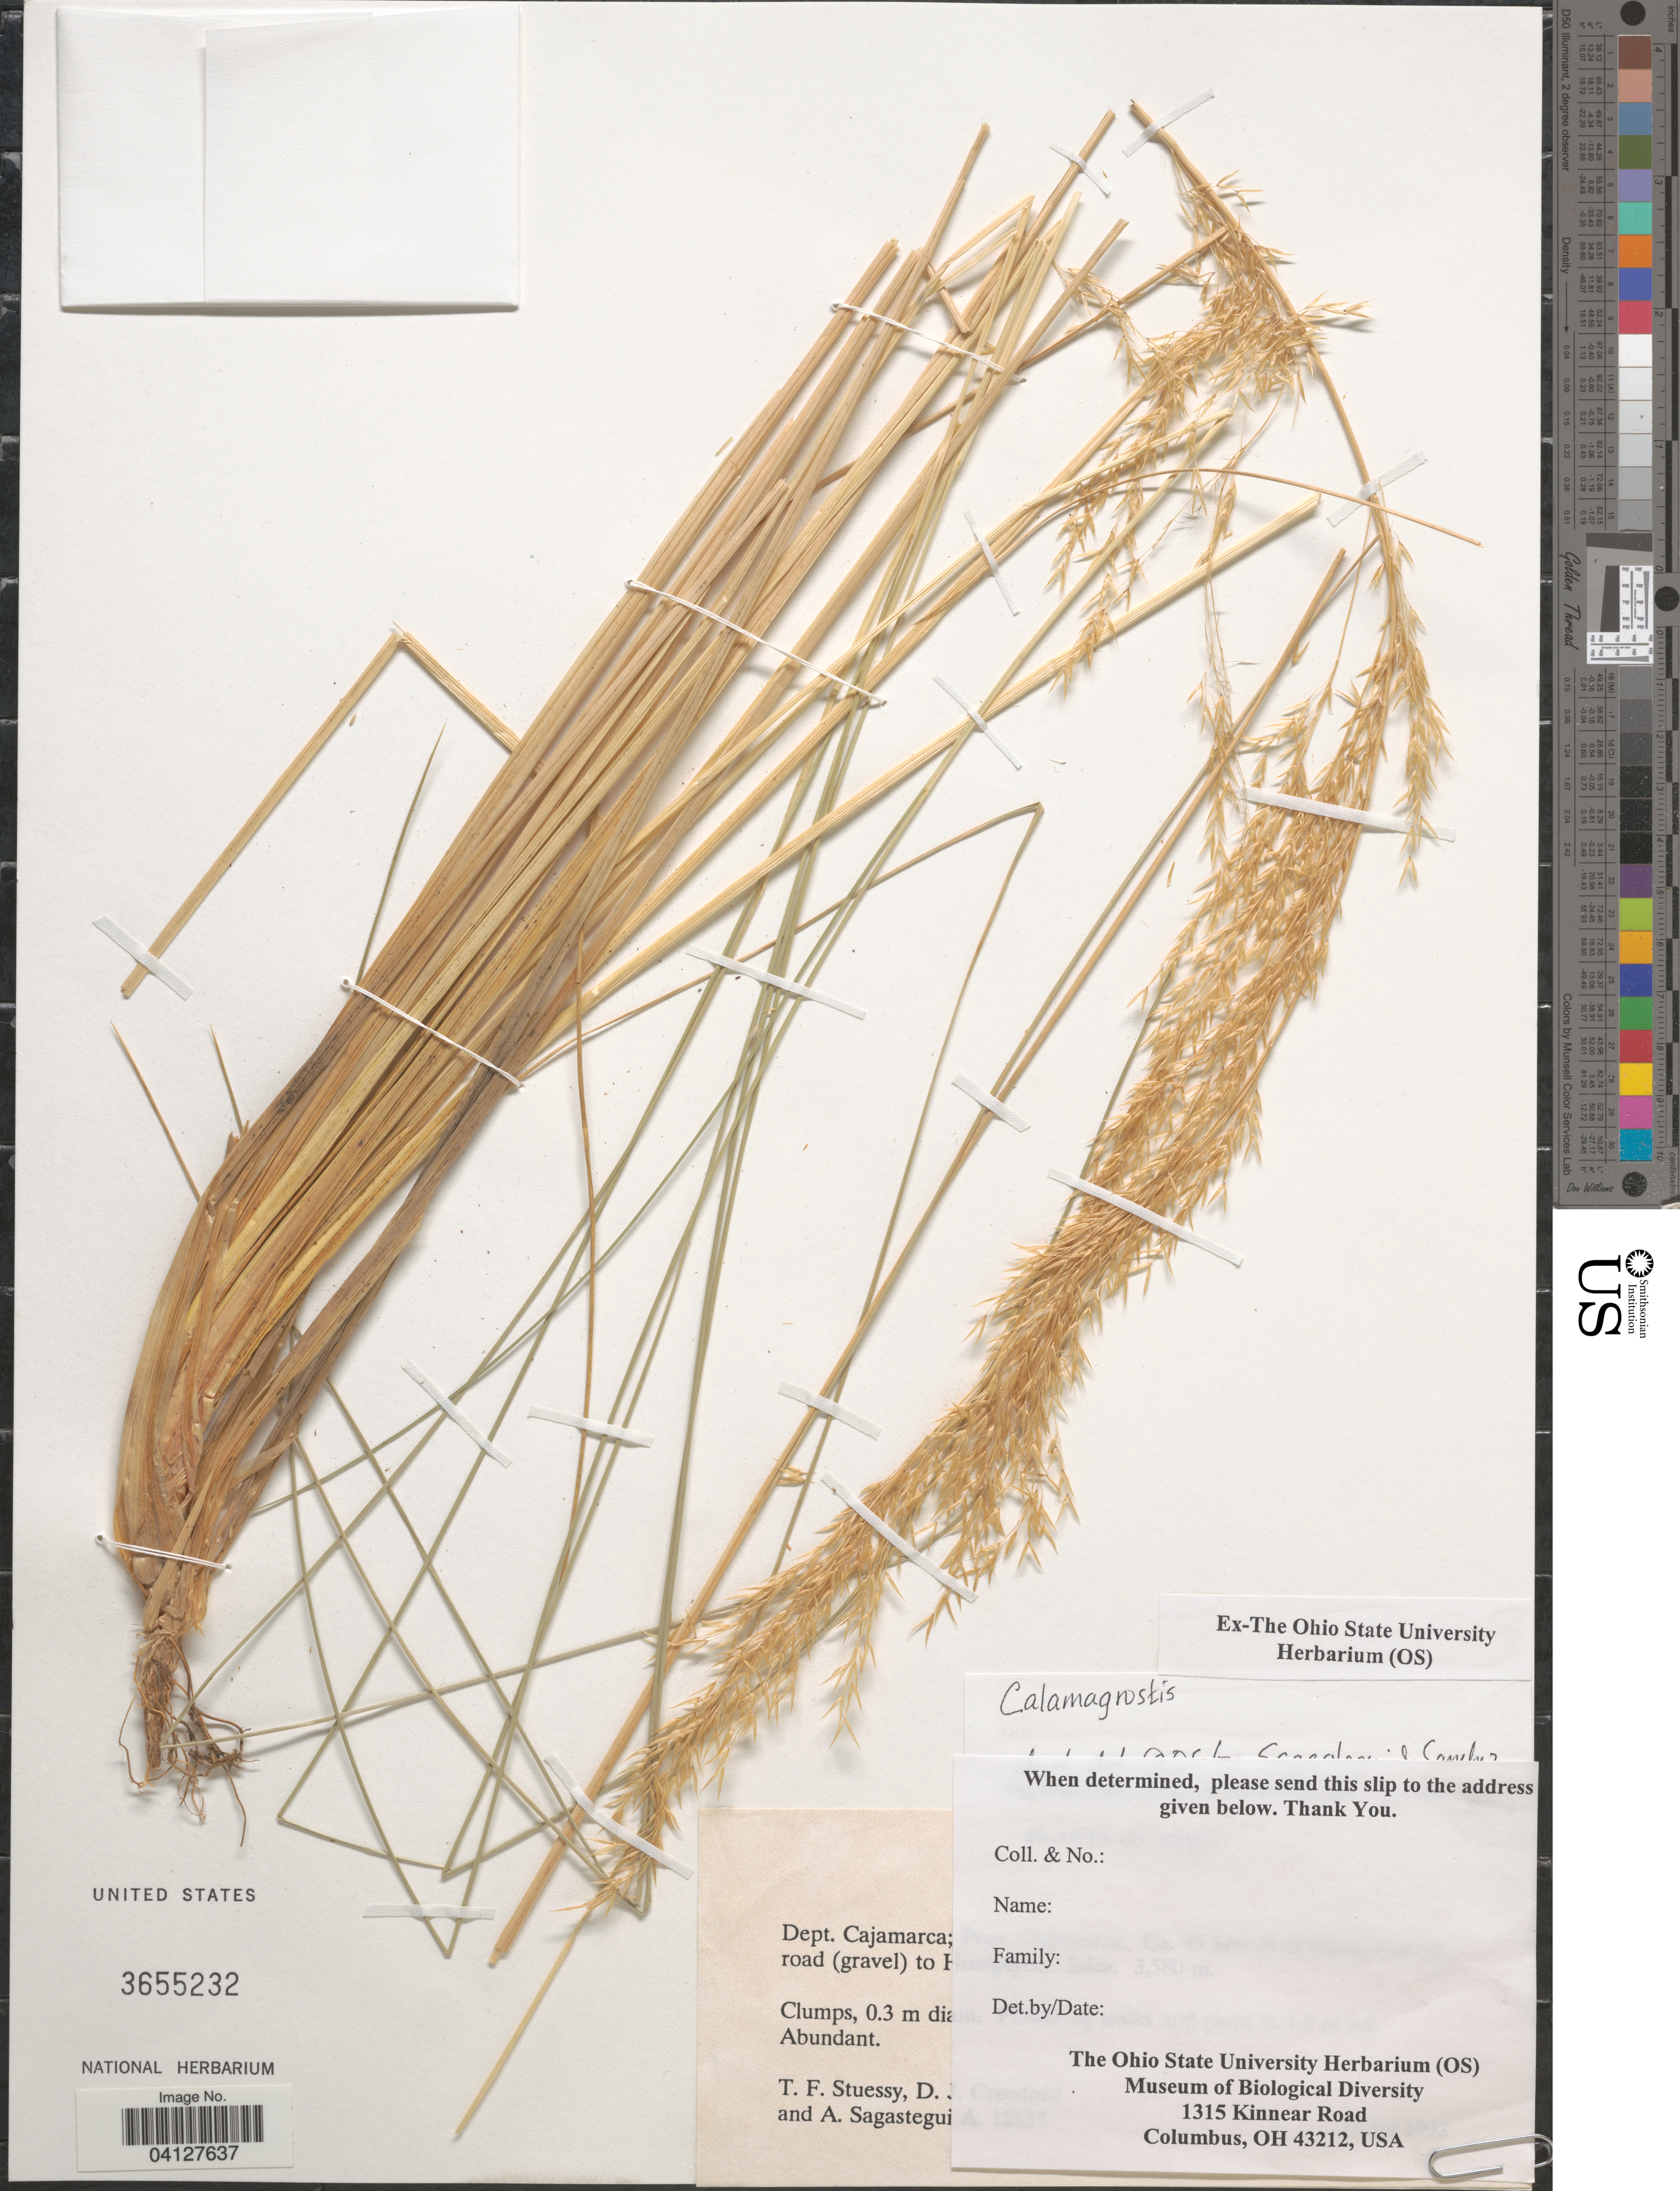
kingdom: Plantae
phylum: Tracheophyta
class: Liliopsida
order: Poales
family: Poaceae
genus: Calamagrostis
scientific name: Calamagrostis sp.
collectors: T. Stuessy, Collector illegible & A. Sagástegui A.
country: Peru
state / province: Cajamarca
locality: Dept. Cajamarca; [illegible text] road (gravel) to [illegible text].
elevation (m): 3500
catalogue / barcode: US 3655232